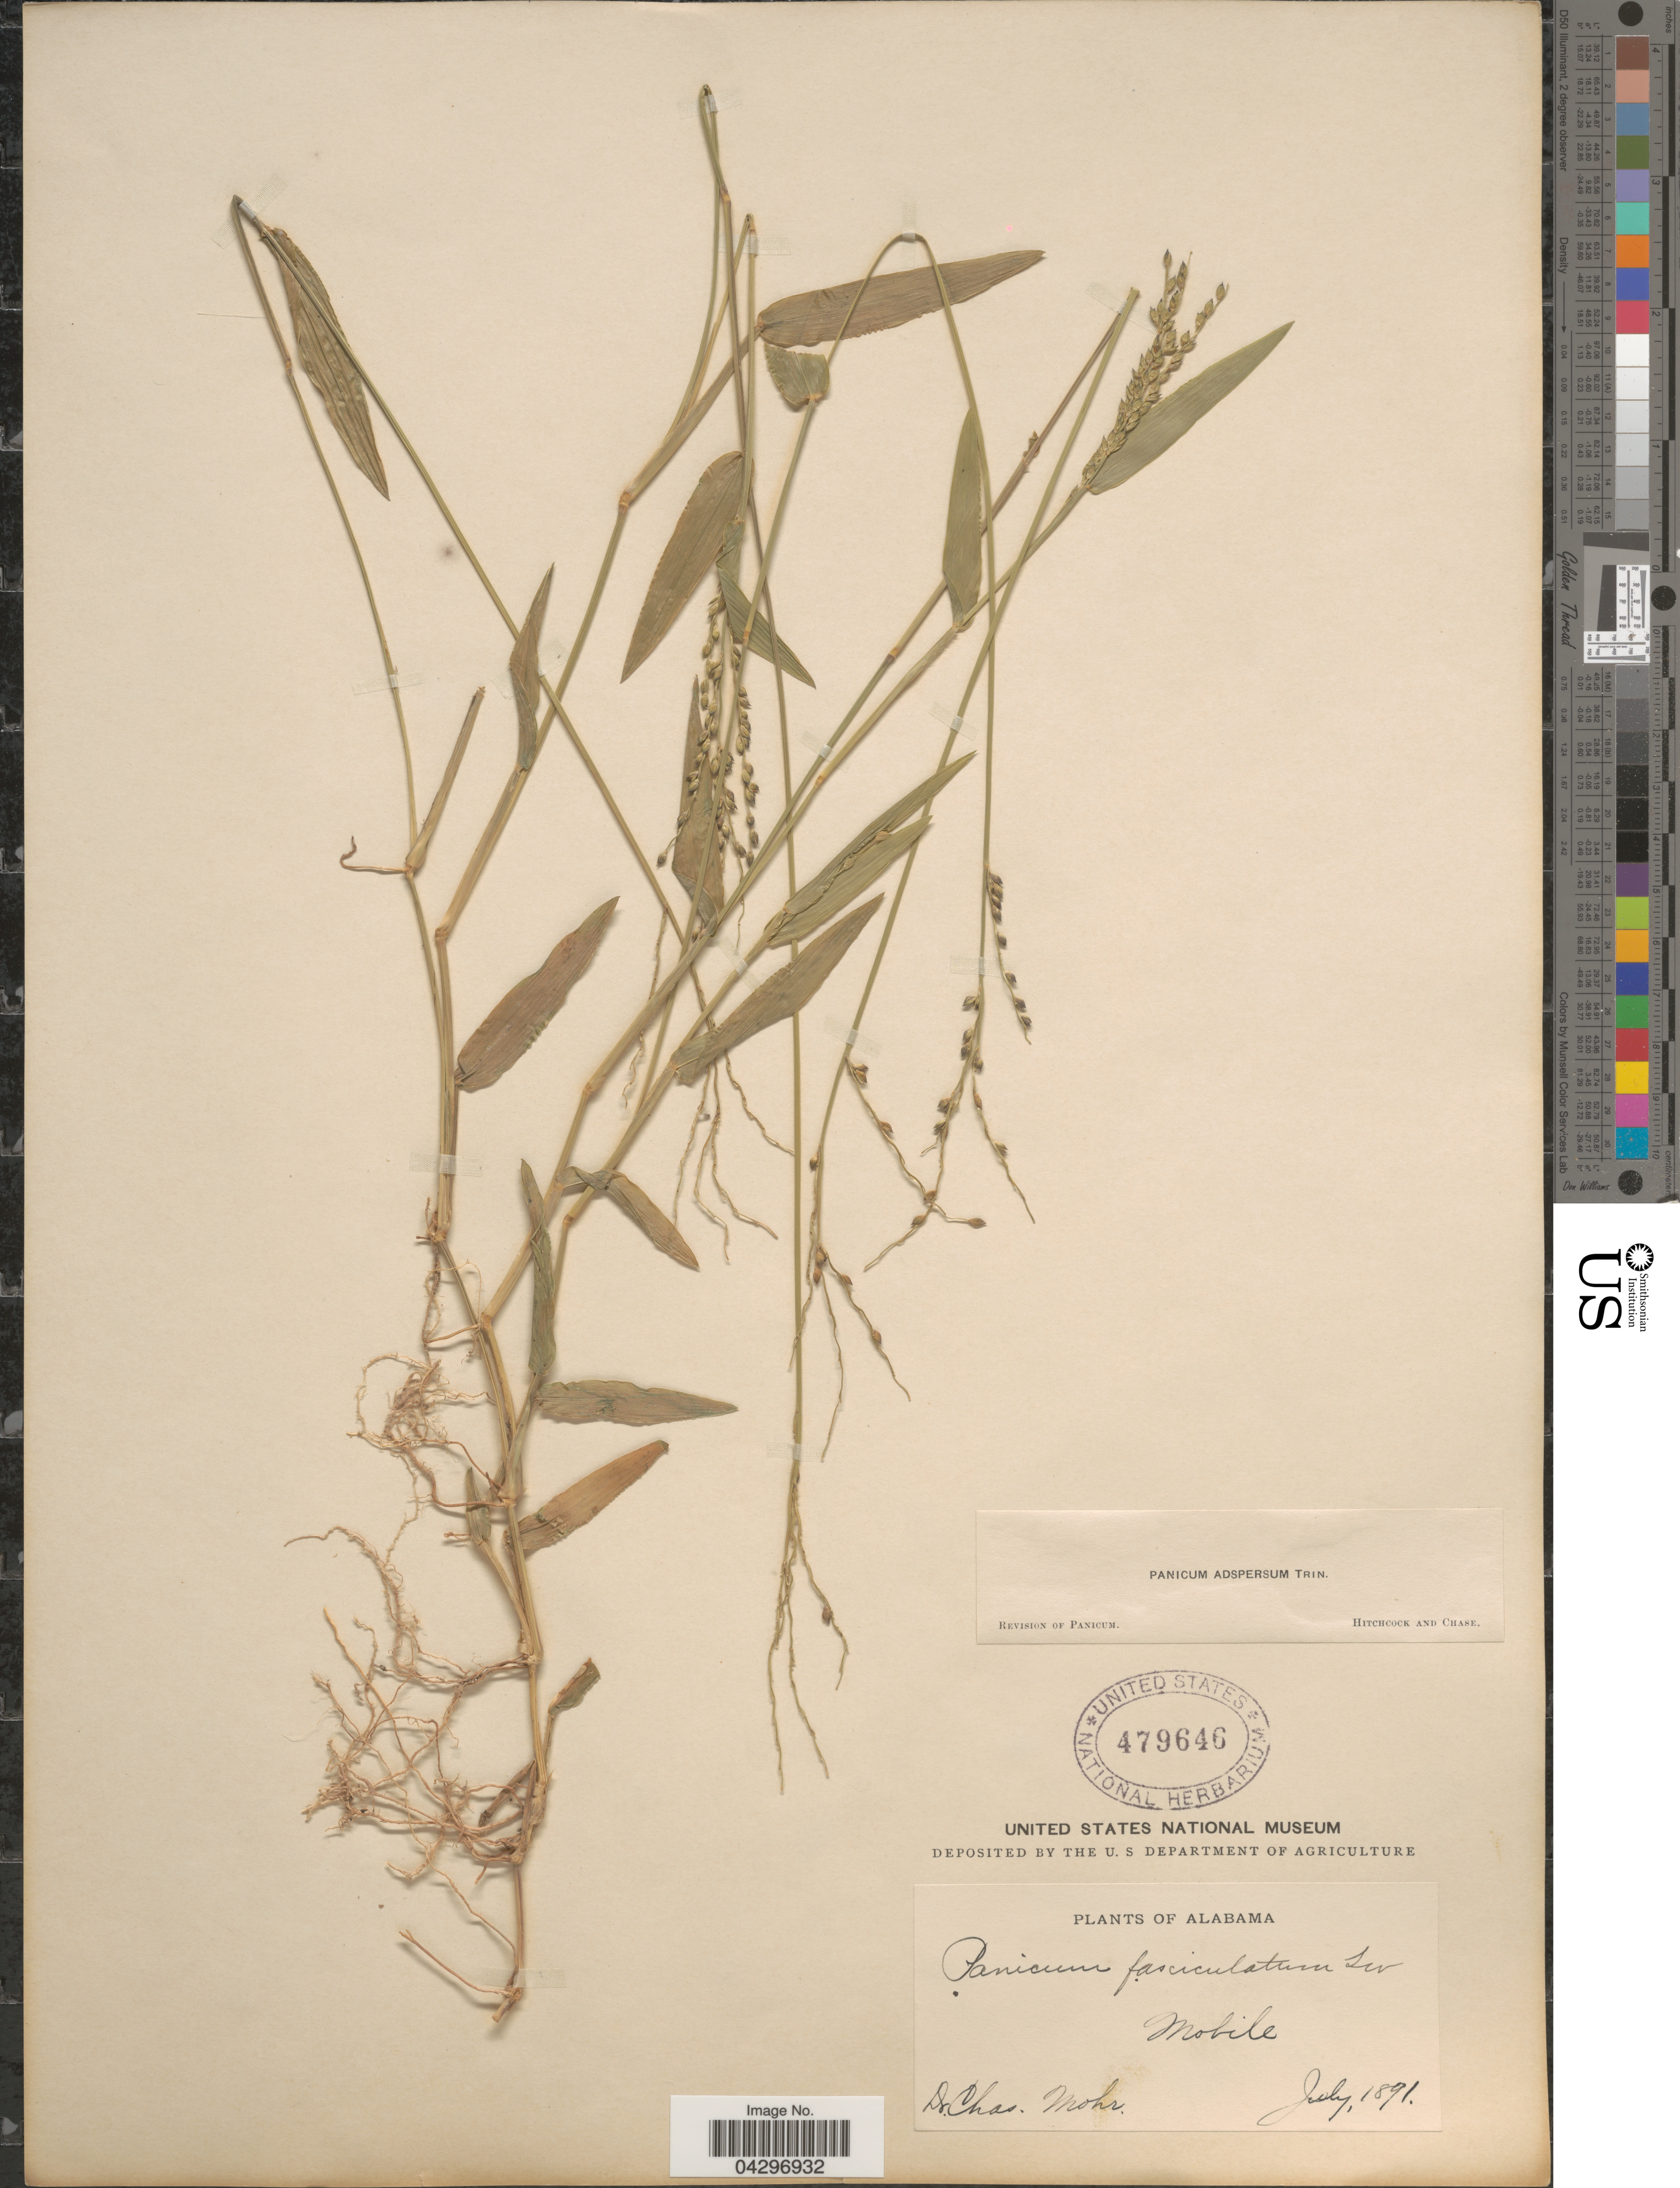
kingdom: Plantae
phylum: Tracheophyta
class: Liliopsida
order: Poales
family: Poaceae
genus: Urochloa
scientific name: Urochloa adspersa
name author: (Trin.) R.D. Webster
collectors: Mohr, C. T. (herbarium)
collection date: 1891-07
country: United States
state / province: Alabama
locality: Mobile.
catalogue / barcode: US 479646